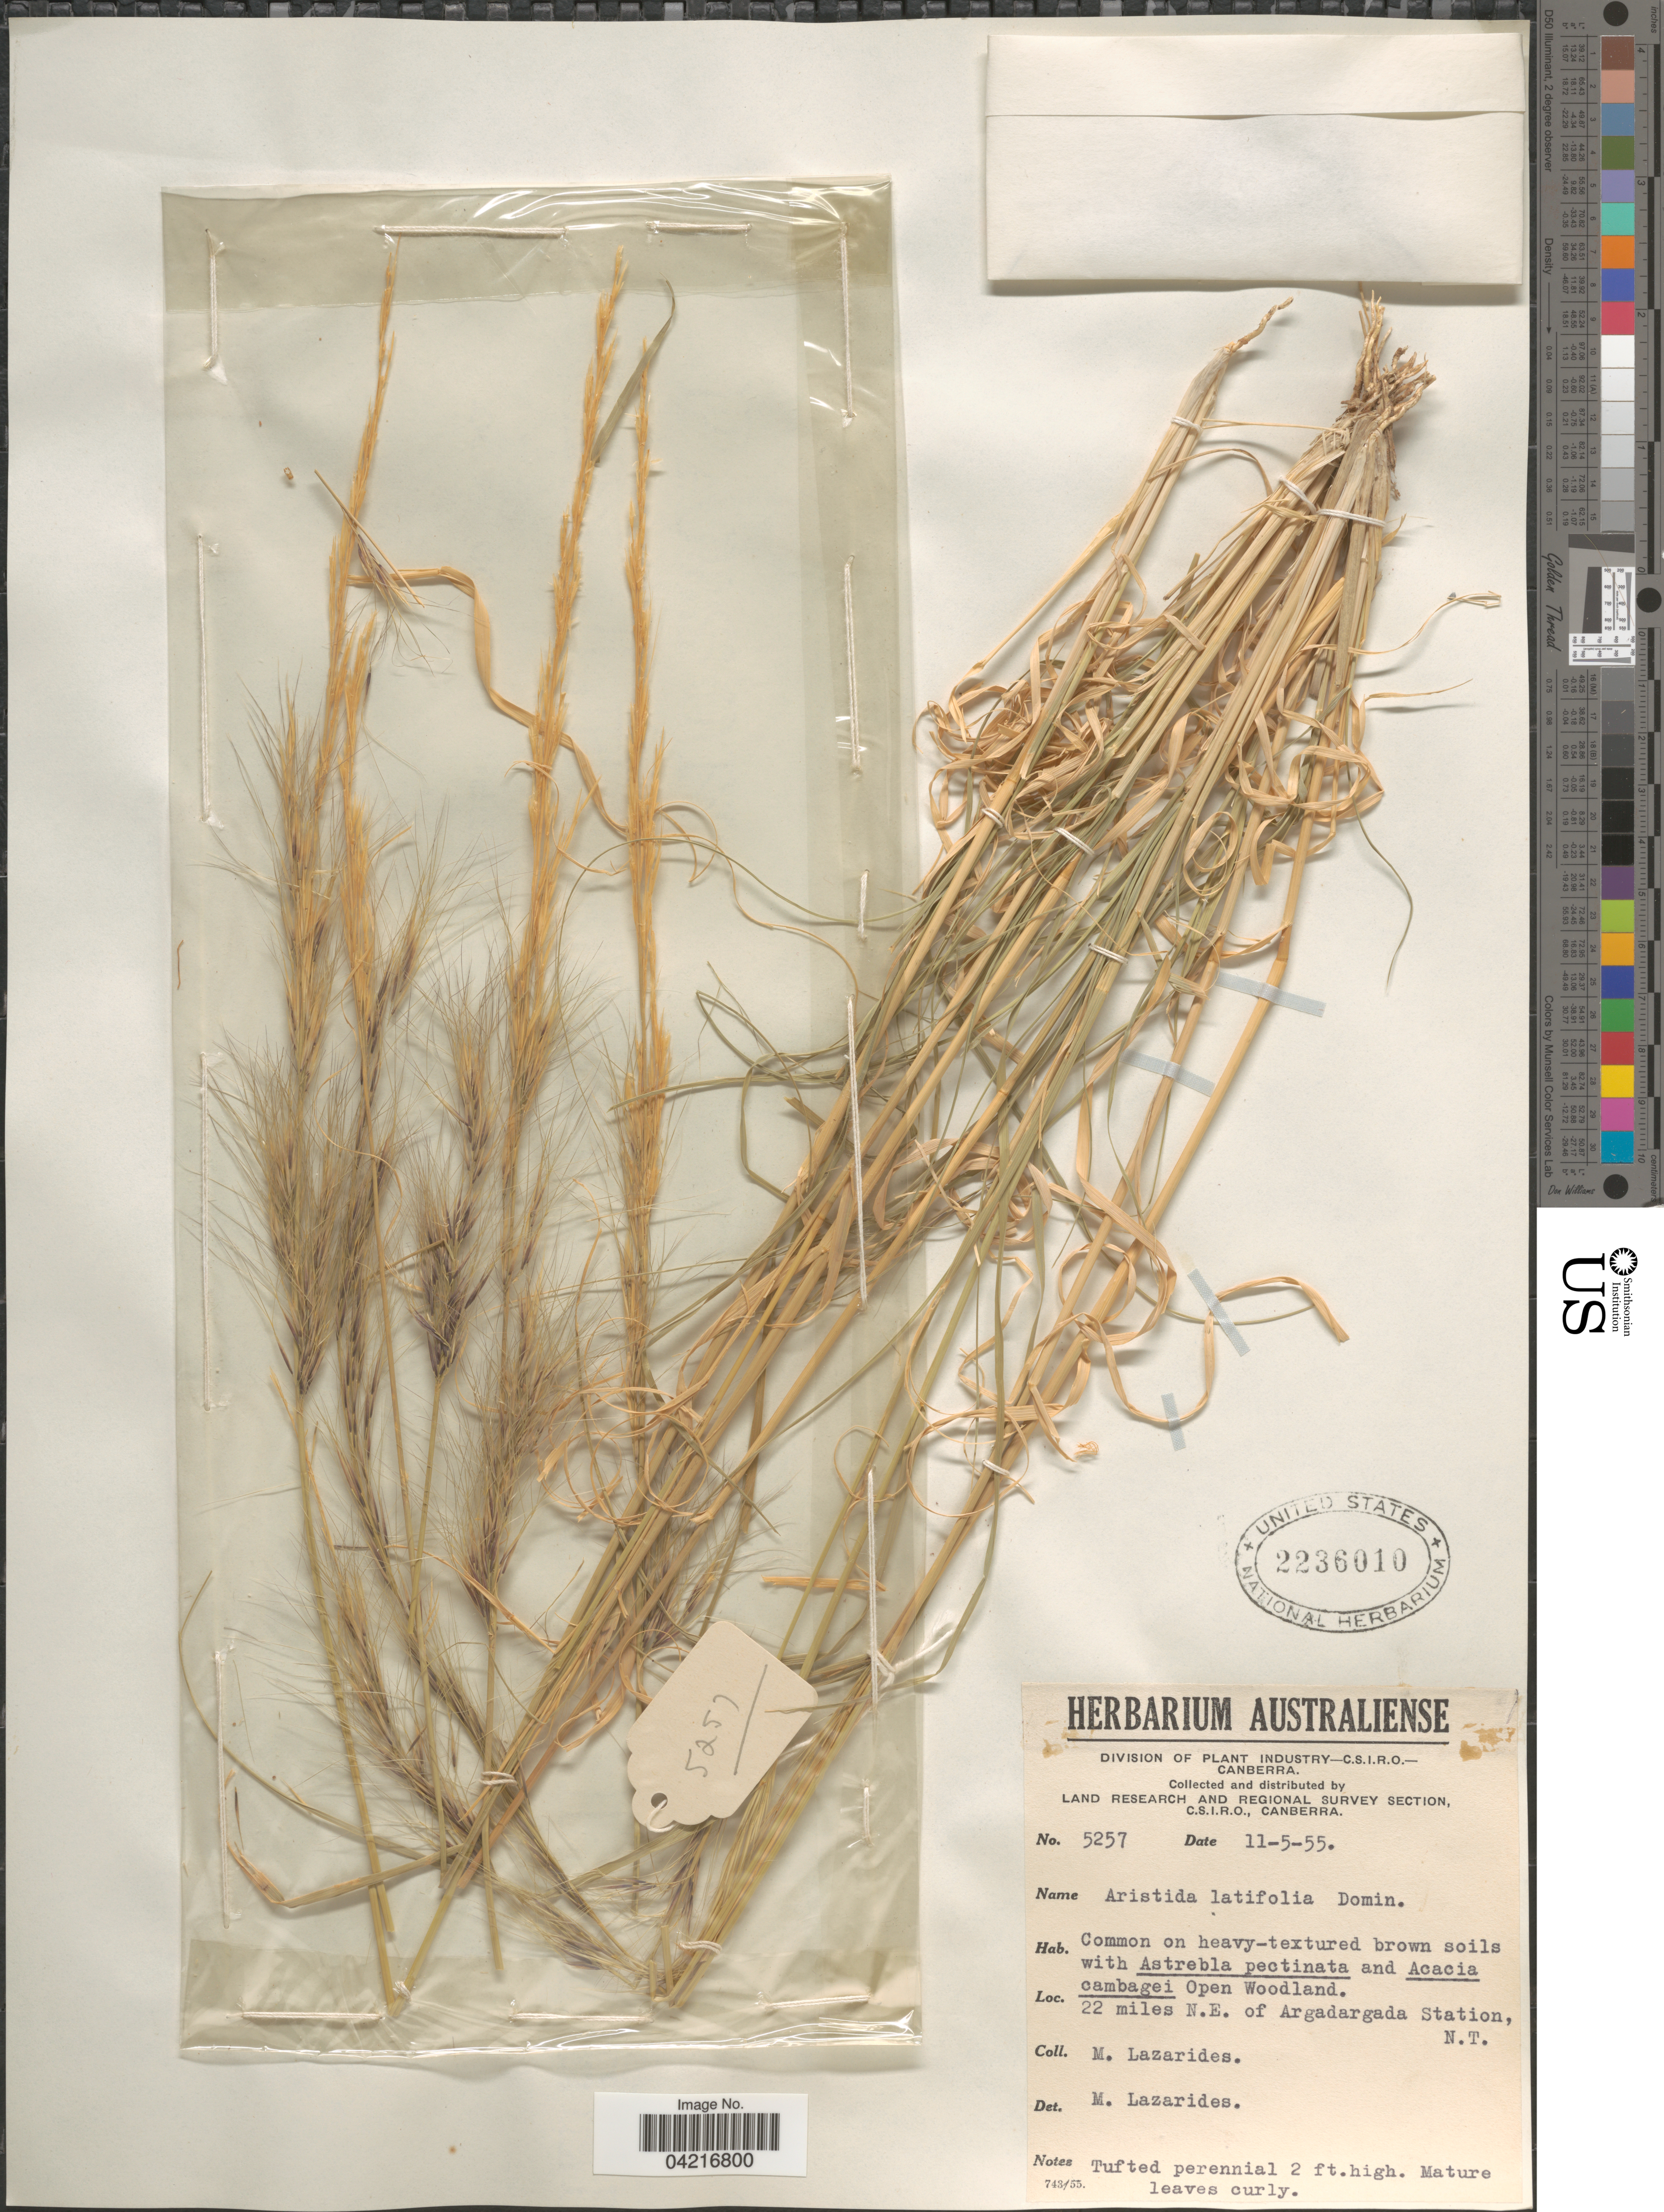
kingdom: Plantae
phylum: Tracheophyta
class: Liliopsida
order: Poales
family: Poaceae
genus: Aristida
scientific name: Aristida latifolia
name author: Domin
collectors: M. Lazarides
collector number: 5257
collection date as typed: Transcribed d/m/y: 11/5/55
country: Australia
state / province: Northern Territory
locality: Land Research and Regional Survey Section, C.S.I.R.O. 22 miles N.E. of Argadargada Station.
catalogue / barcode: US 2236010